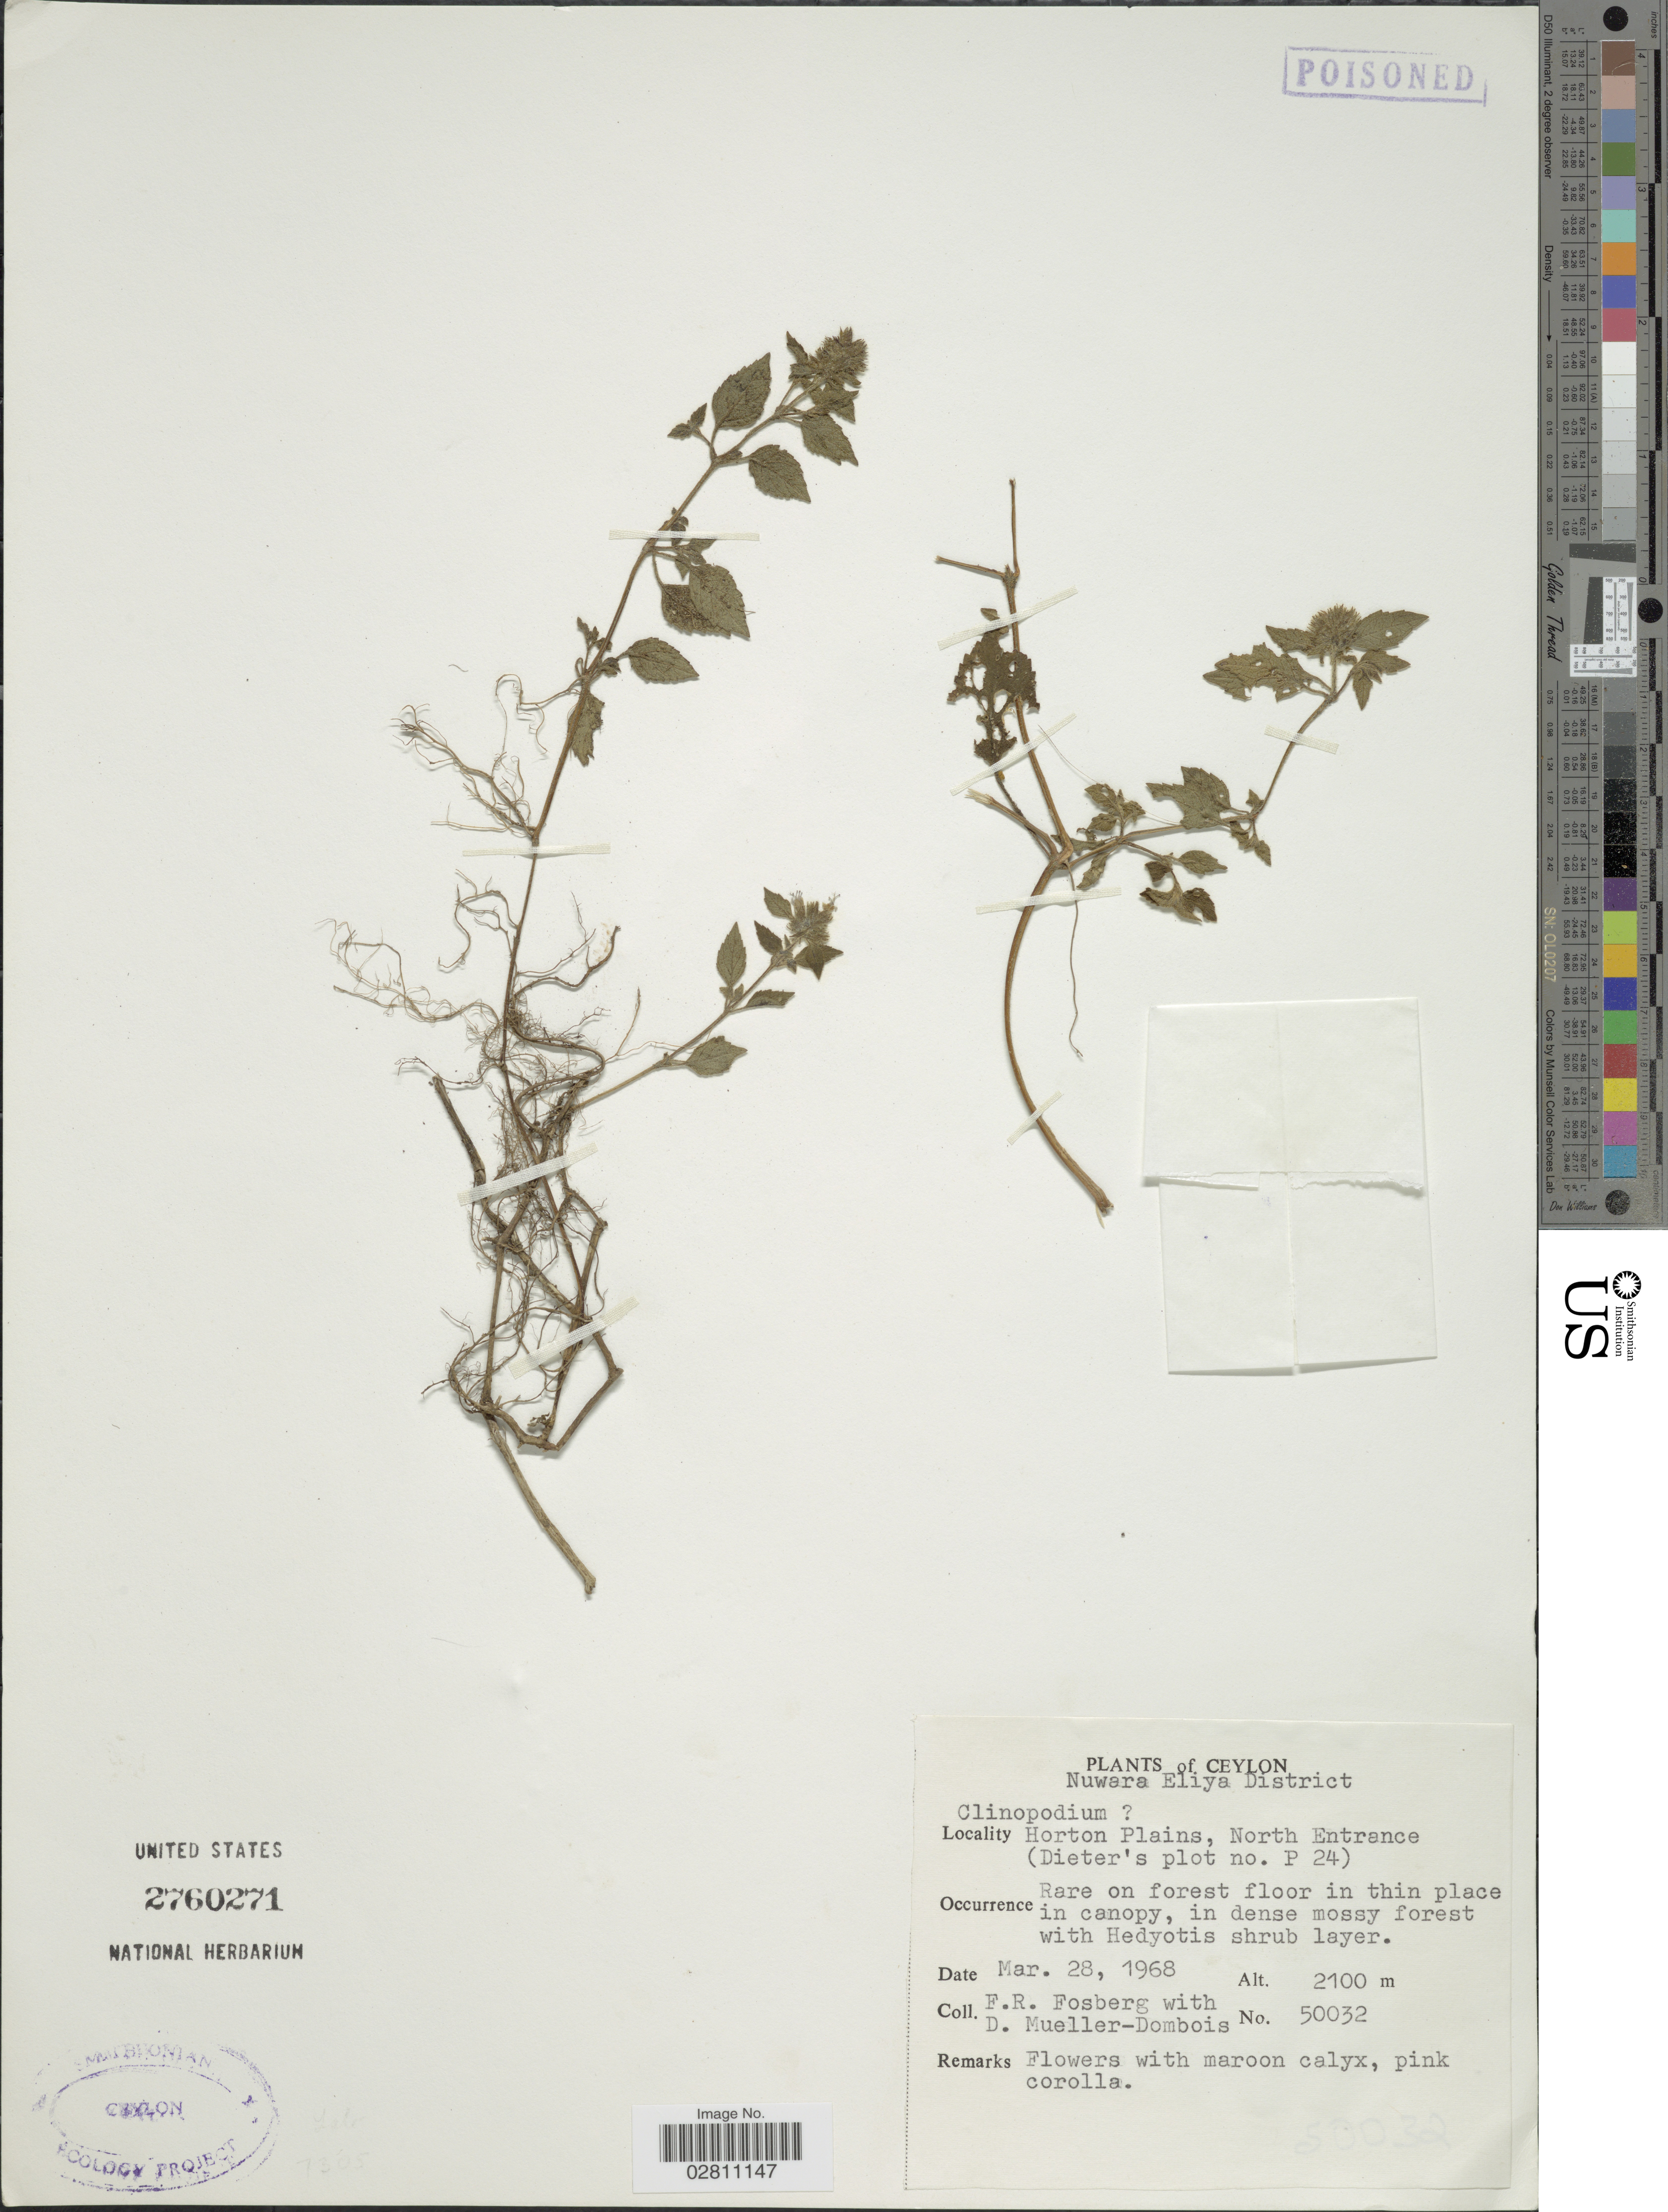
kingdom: Plantae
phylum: Tracheophyta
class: Magnoliopsida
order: Lamiales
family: Lamiaceae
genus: Clinopodium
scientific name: Clinopodium sp.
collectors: F. R. Fosberg & D. Mueller-Dombois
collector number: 50032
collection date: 1968-03-28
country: Sri Lanka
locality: Ceylon, Nuwara Eliya District, Horton Plains, North Entrance (Dieter's plot no. P 24)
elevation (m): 2100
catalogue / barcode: US 2760271